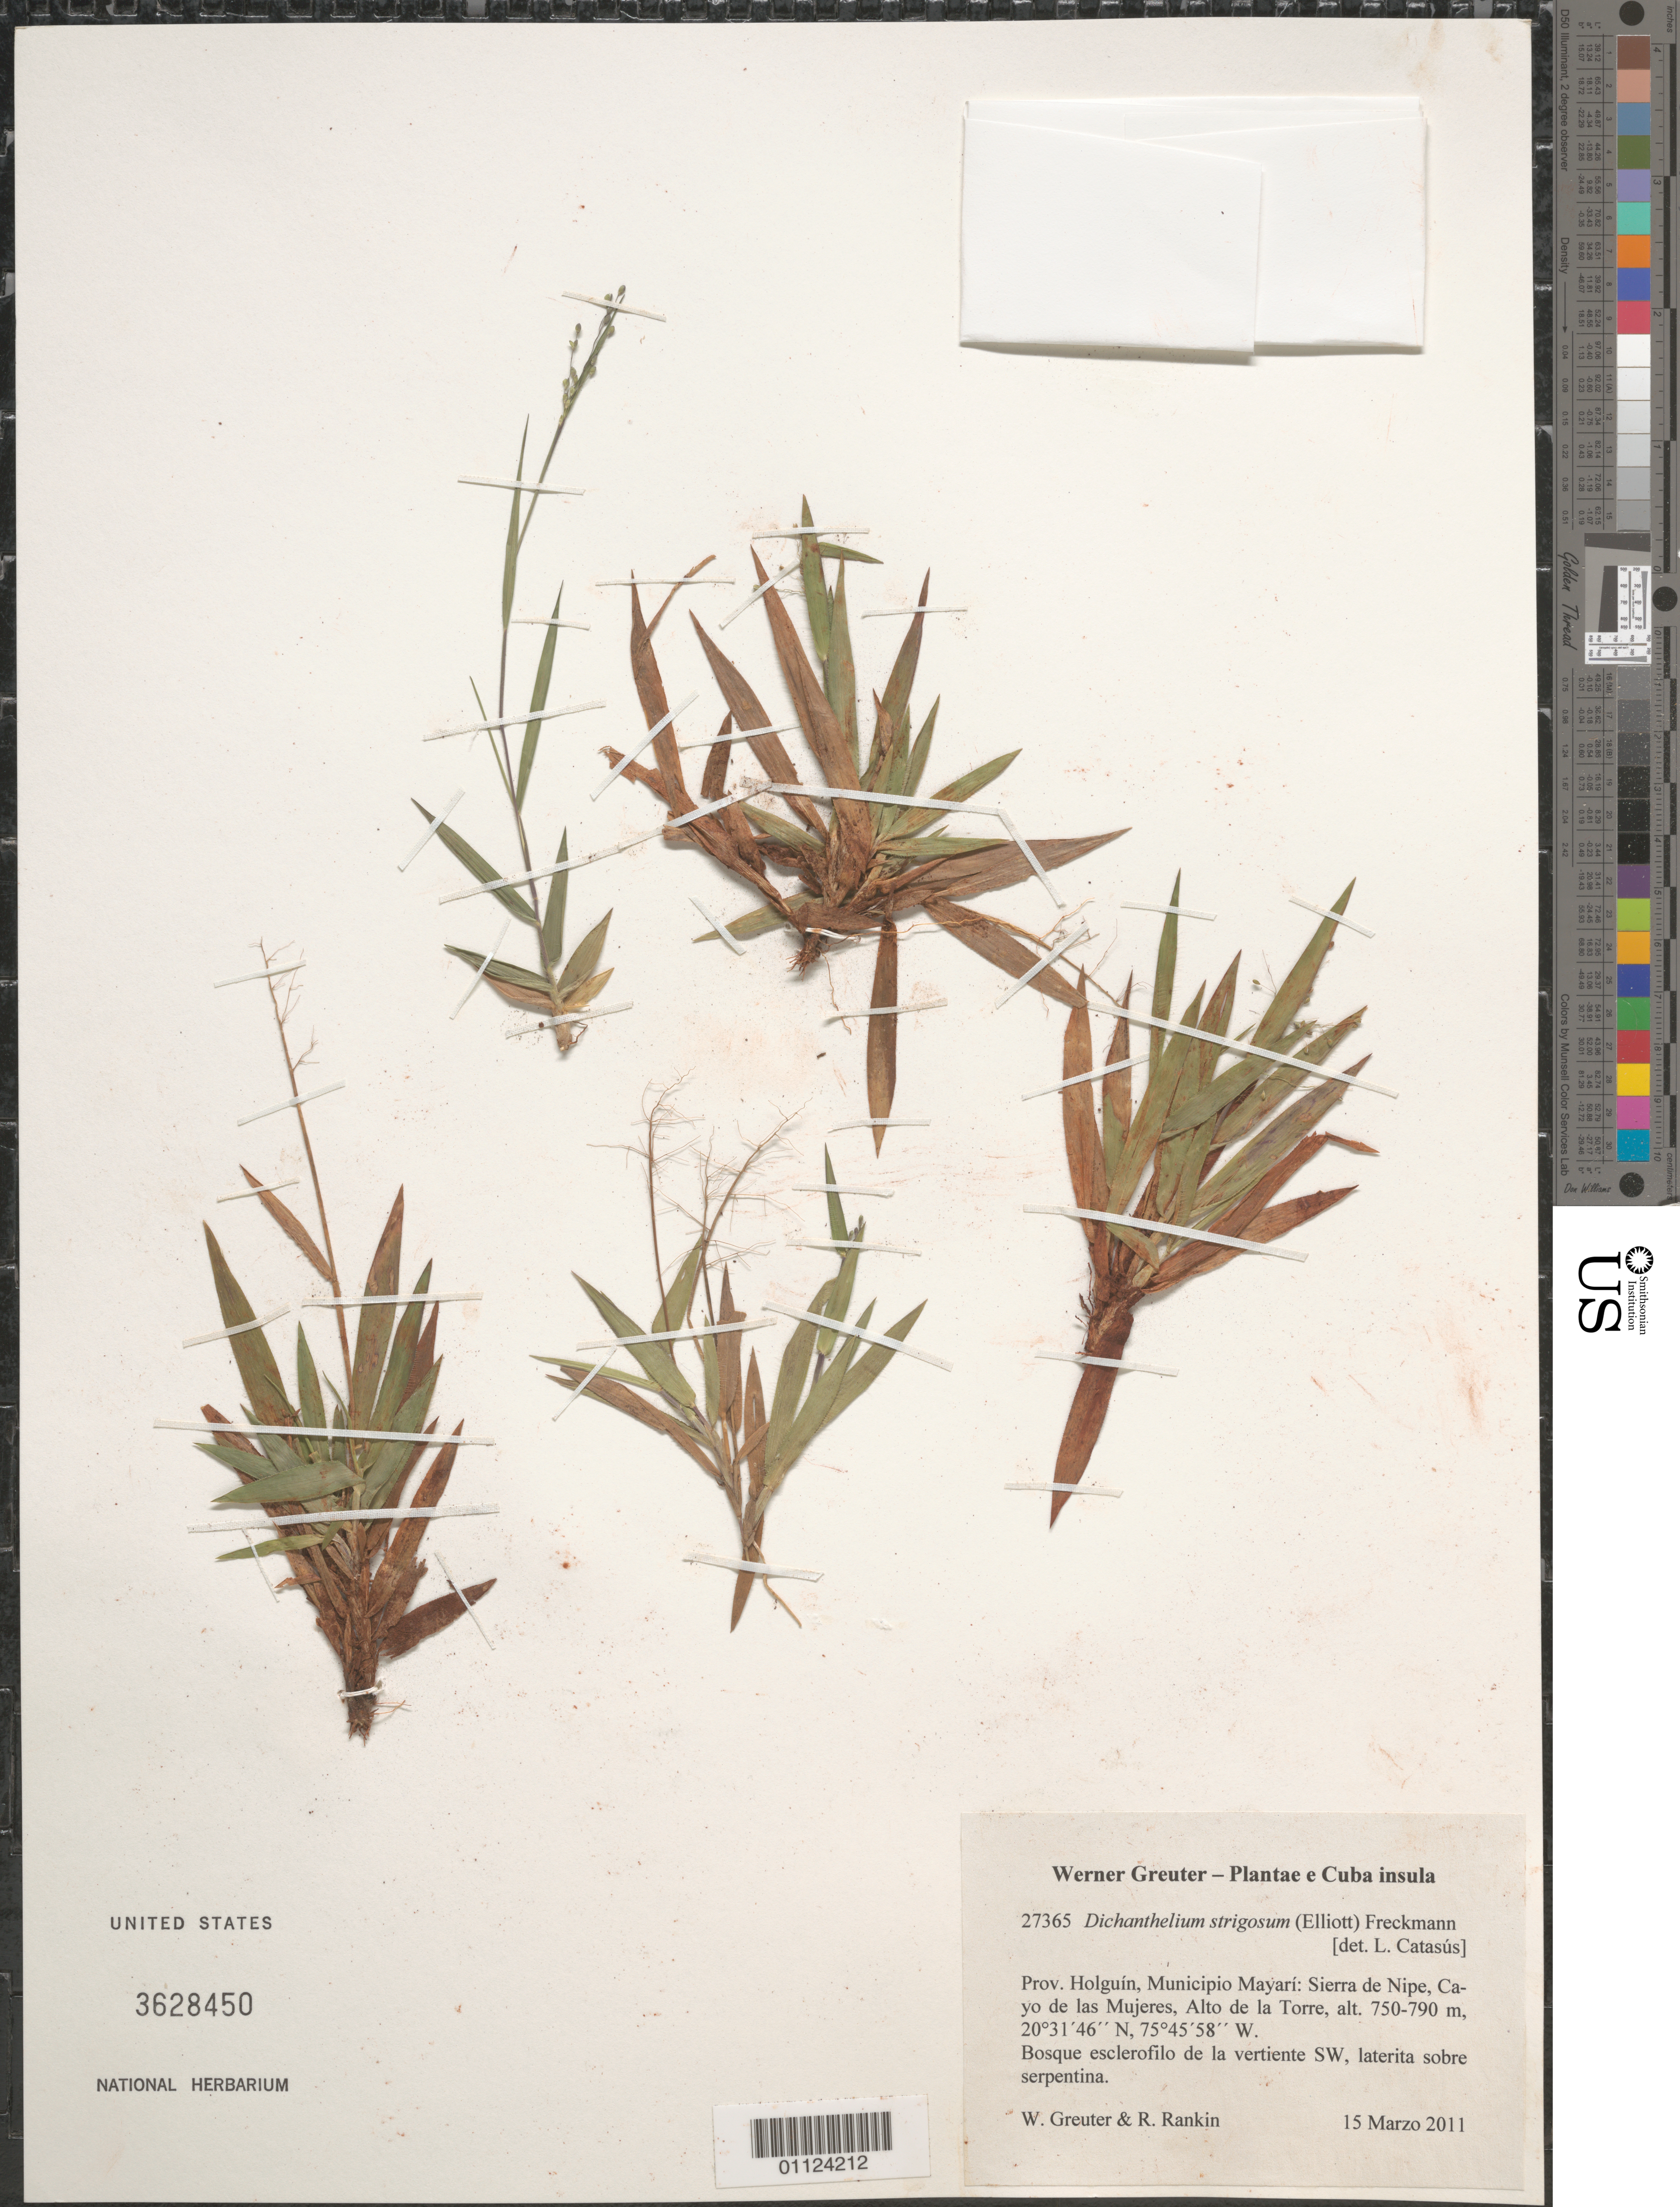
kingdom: Plantae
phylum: Tracheophyta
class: Liliopsida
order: Poales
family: Poaceae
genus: Dichanthelium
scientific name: Dichanthelium strigosum var. strigosum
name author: (Muhl. ex Elliott) Freckmann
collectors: W. Greuter & R. Rankin Rodriguez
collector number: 27365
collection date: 2011-03-15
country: Cuba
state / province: Holguín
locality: Municipio Mayarí, Sierra de Nipe, Cayo de las Mujeres, Alto de la Torre.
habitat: Bosque esclerofilo de la vertiente SW, laterita sobre serpentina.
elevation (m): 750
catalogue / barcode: US 3628450